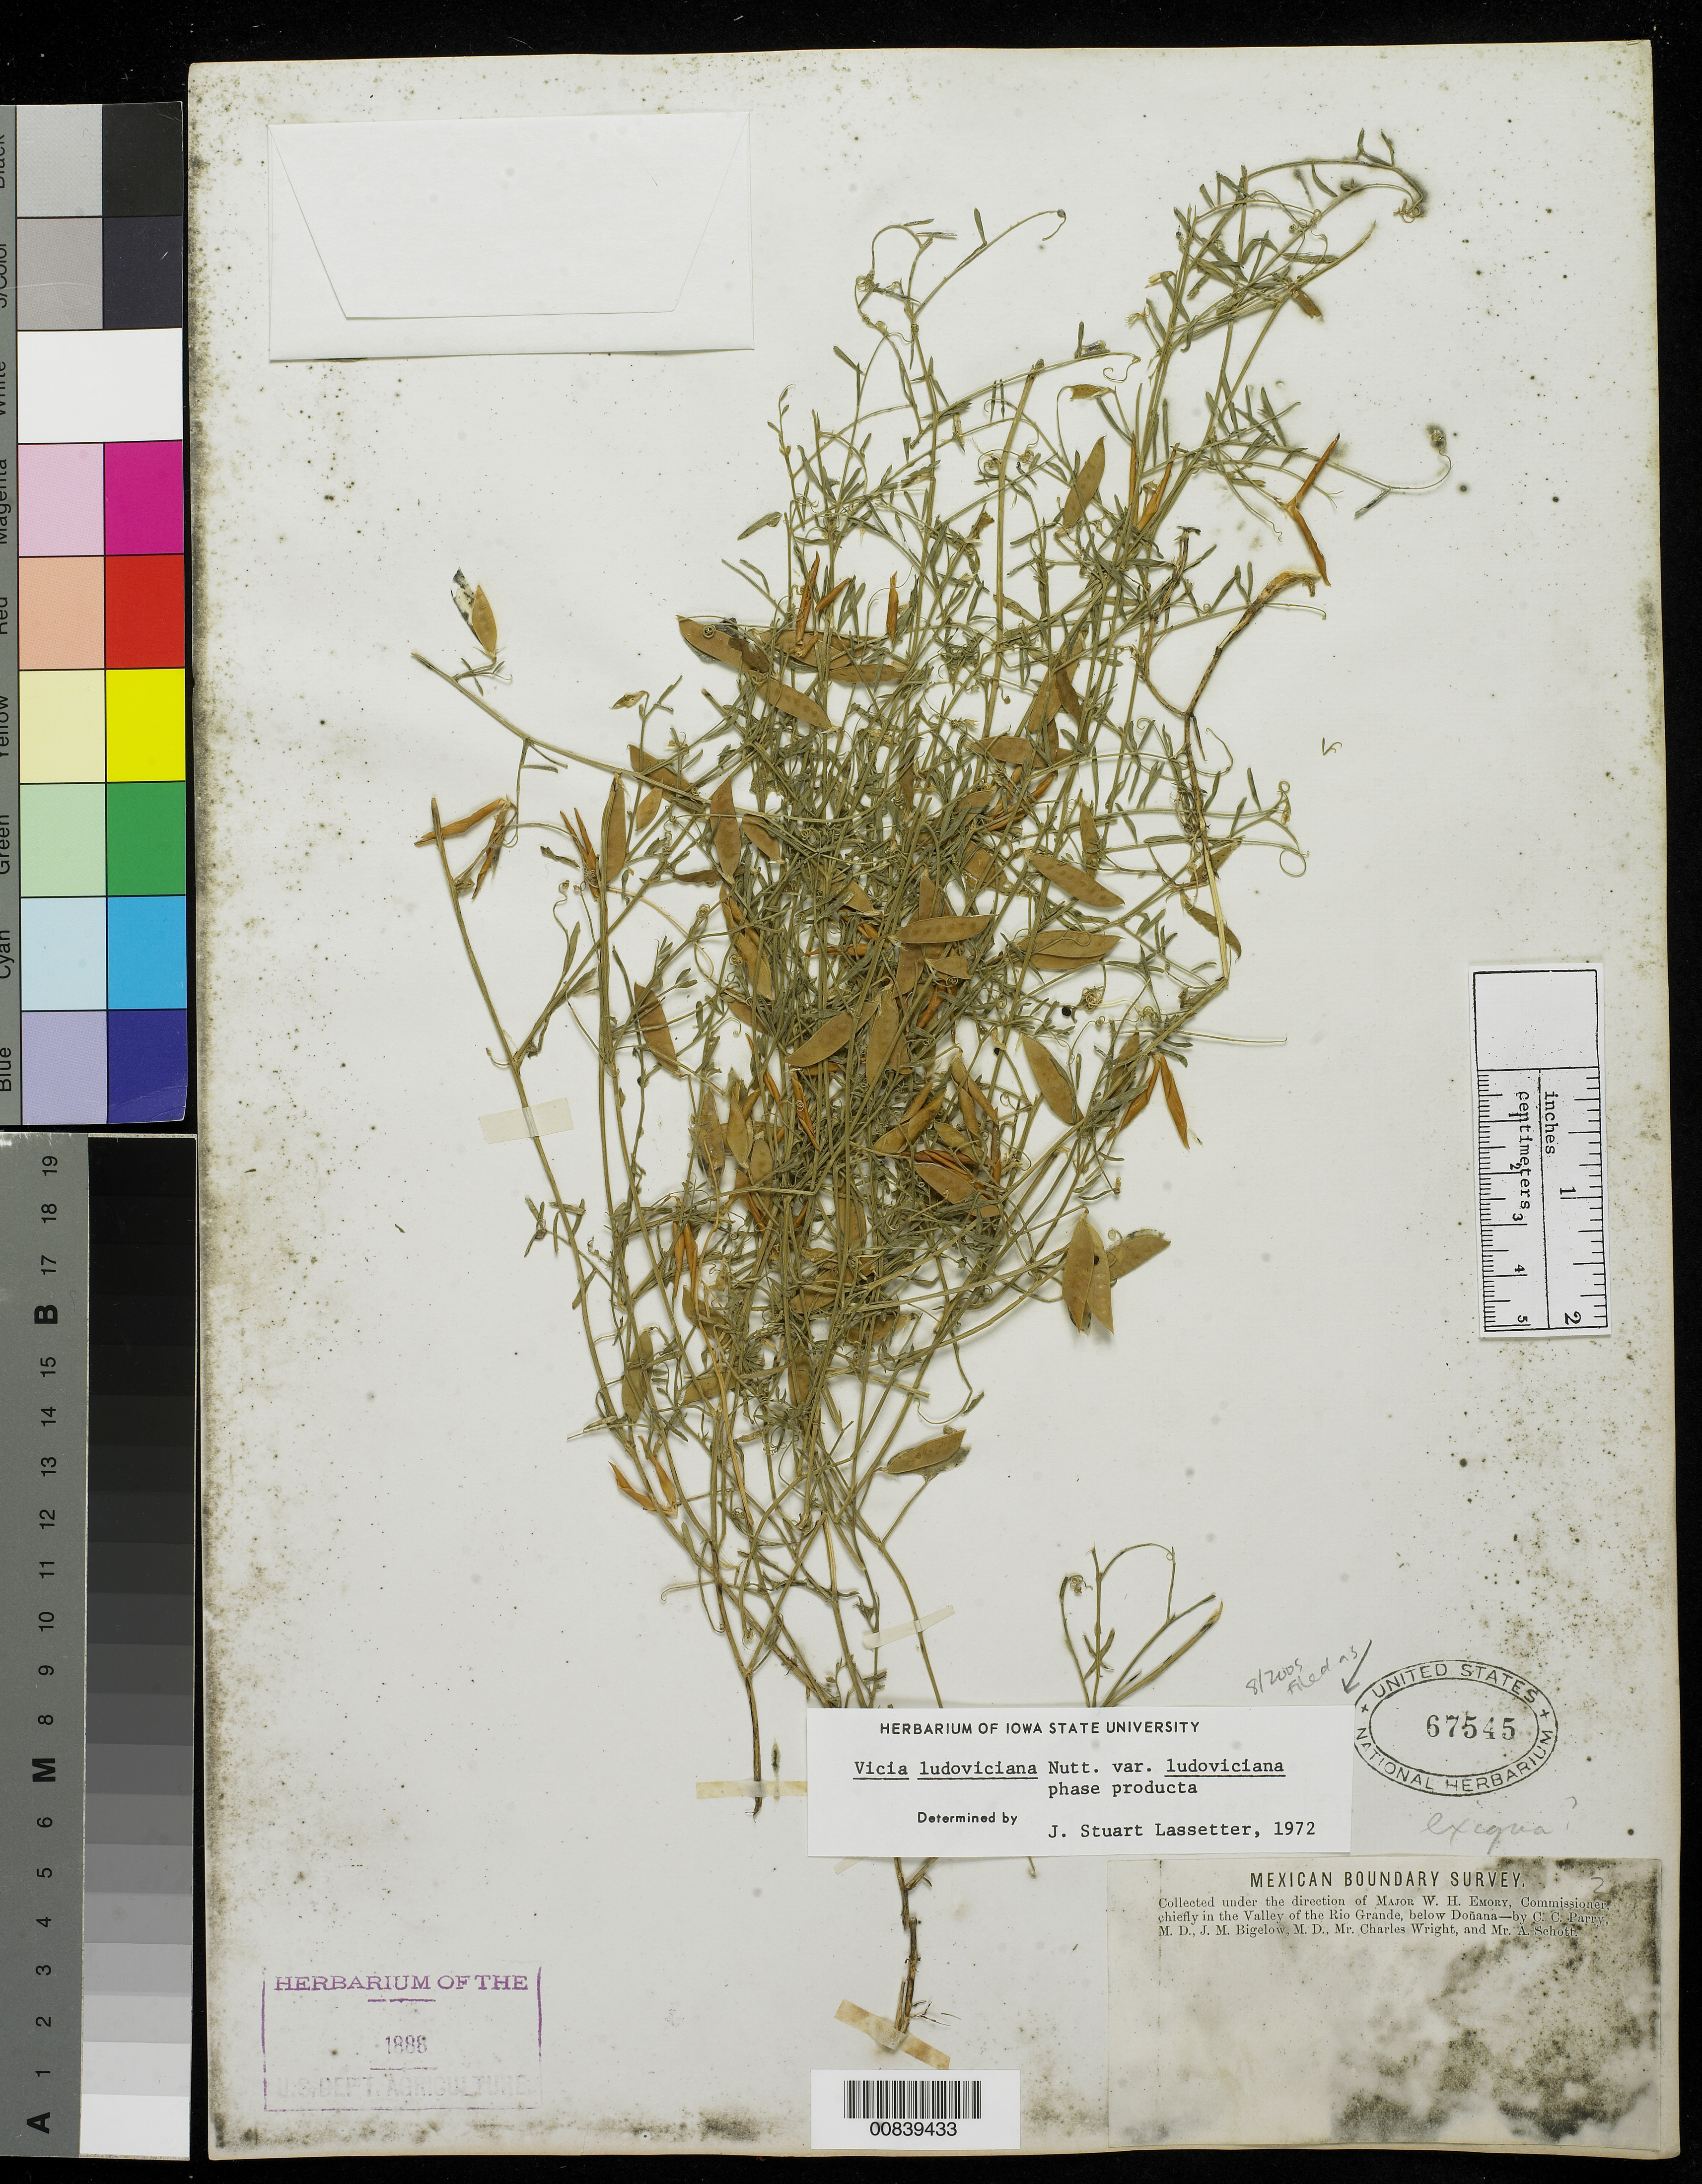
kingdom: Plantae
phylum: Tracheophyta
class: Magnoliopsida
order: Fabales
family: Fabaceae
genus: Vicia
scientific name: Vicia ludoviciana var. ludoviciana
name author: Nutt. ex Torr. & A. Gray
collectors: C. C. Parry, J. M. Bigelow, C. Wright & A. C. V. Schott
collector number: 204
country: United States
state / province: New Mexico / Texas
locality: Valley of the Rio Grande, below Doñana.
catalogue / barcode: US 67545